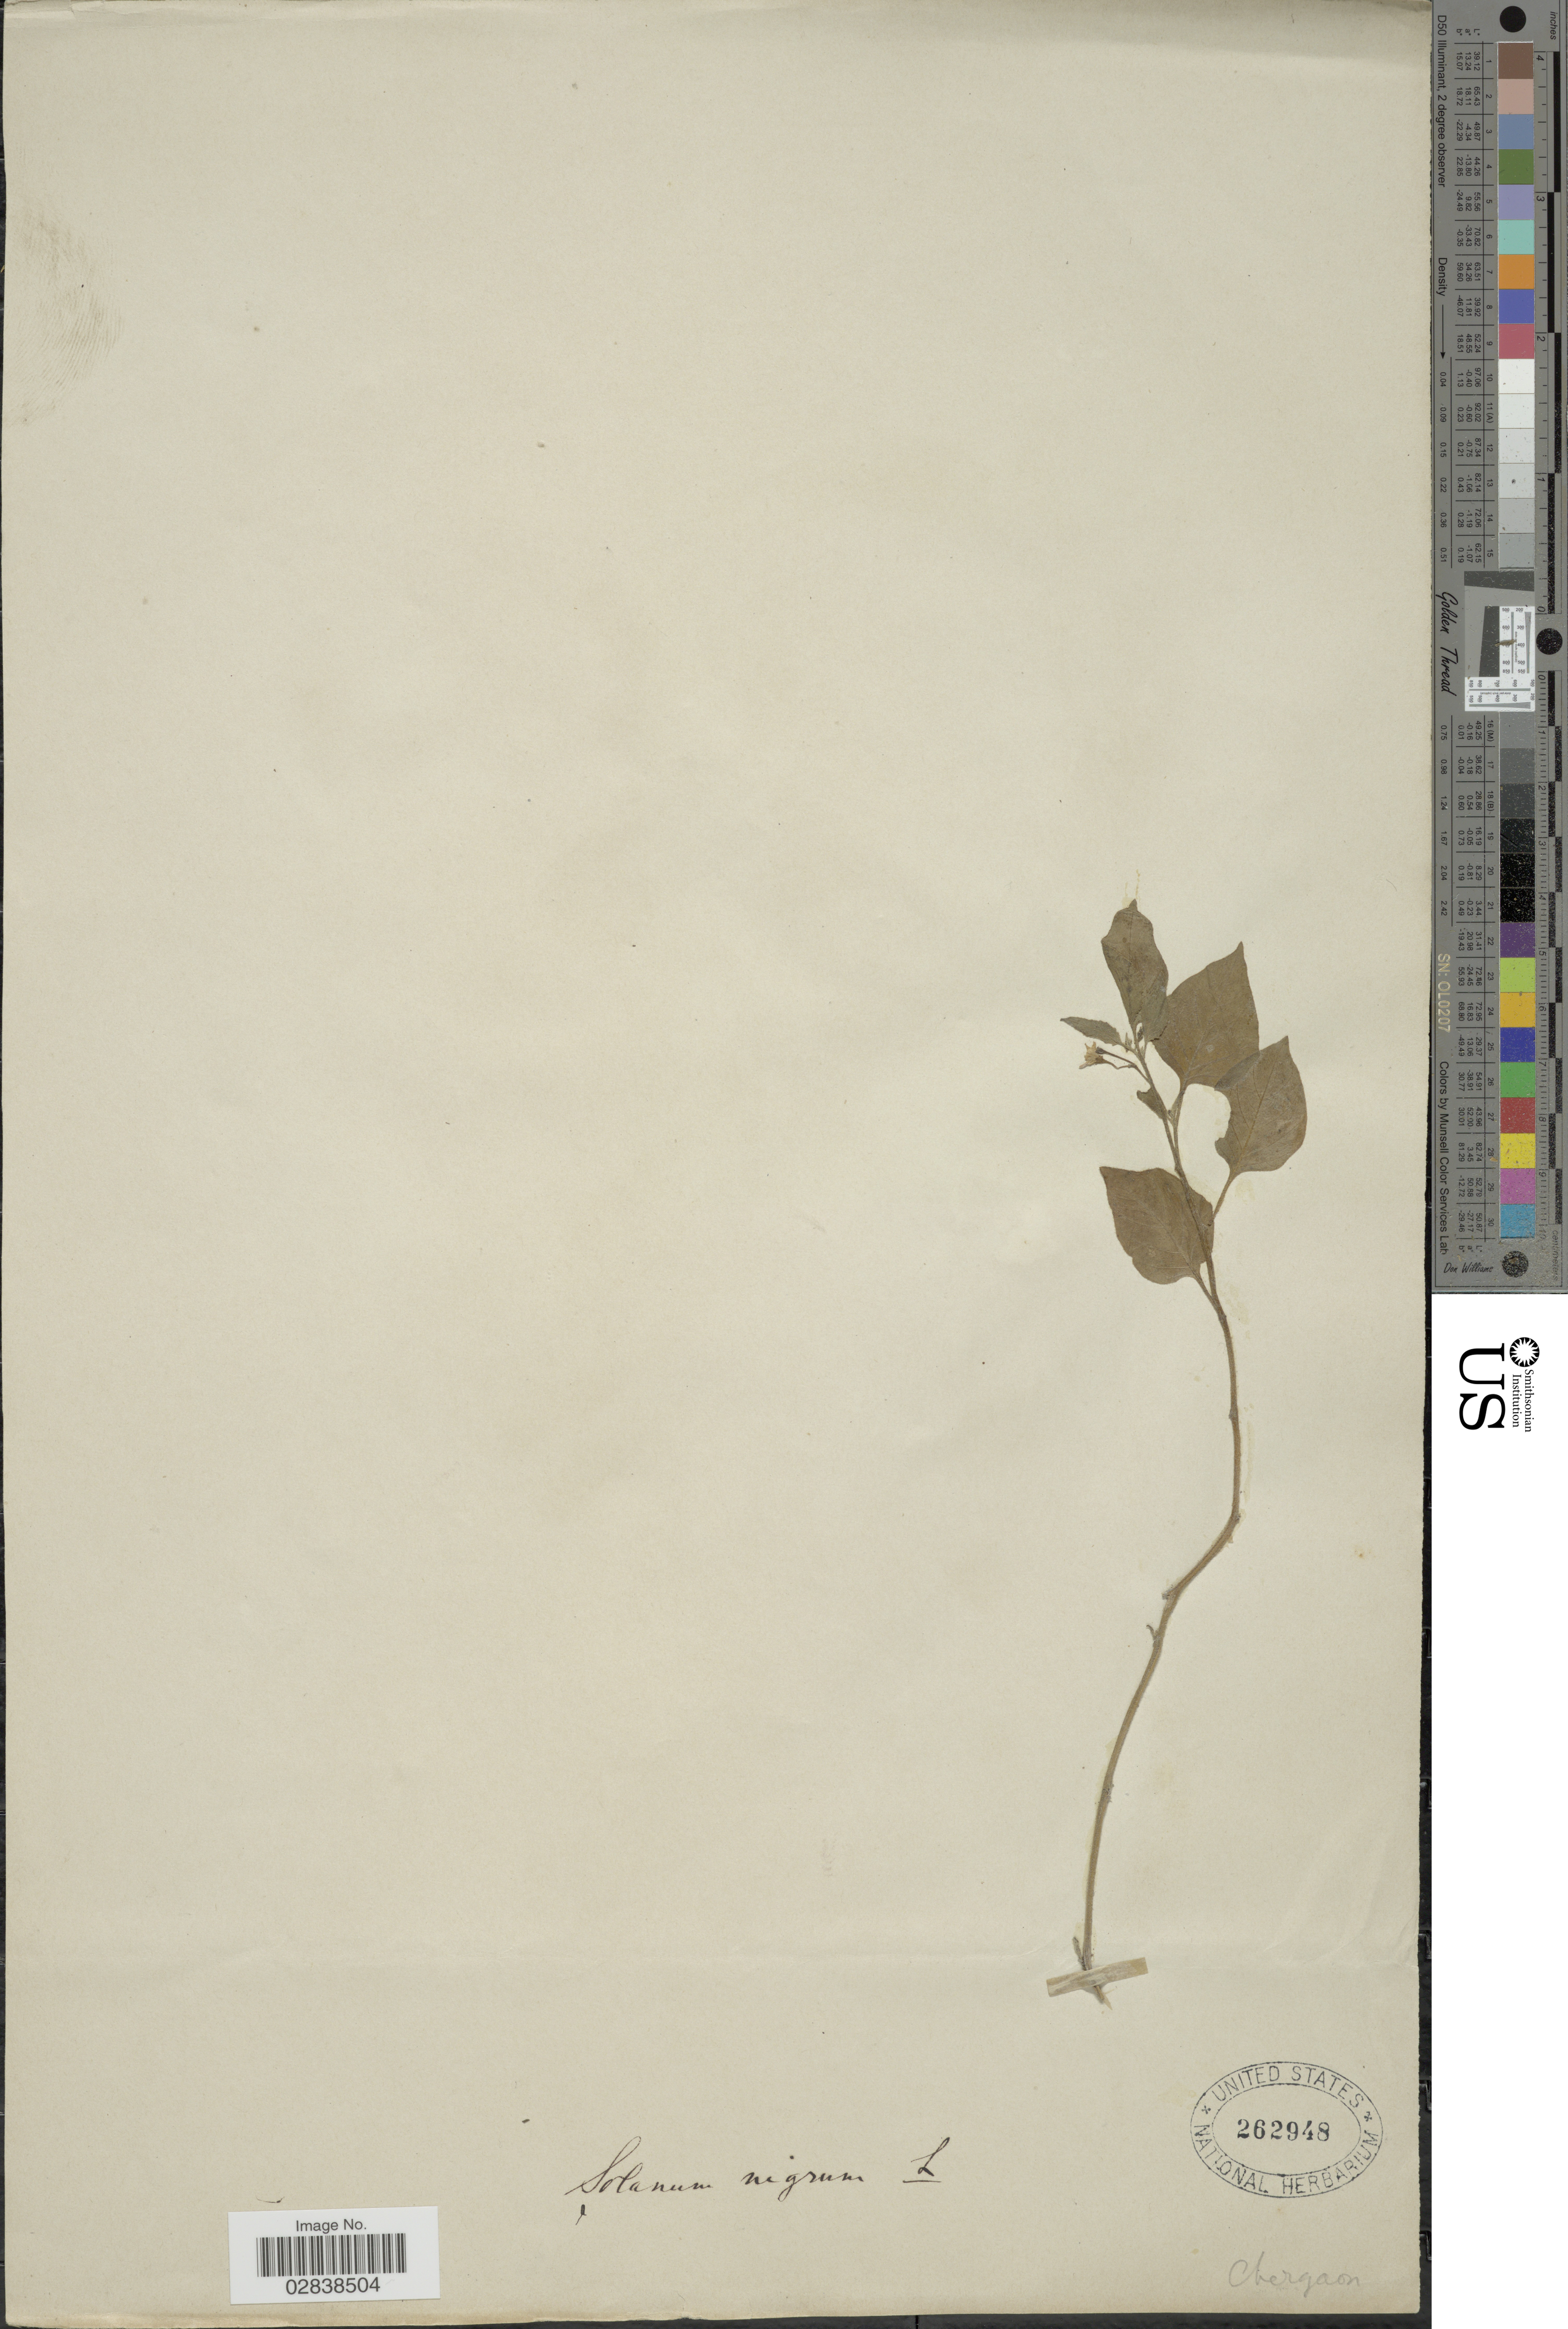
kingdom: Plantae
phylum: Tracheophyta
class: Magnoliopsida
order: Solanales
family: Solanaceae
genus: Solanum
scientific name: Solanum nigrum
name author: L.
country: India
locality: Chergaon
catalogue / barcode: US 262948